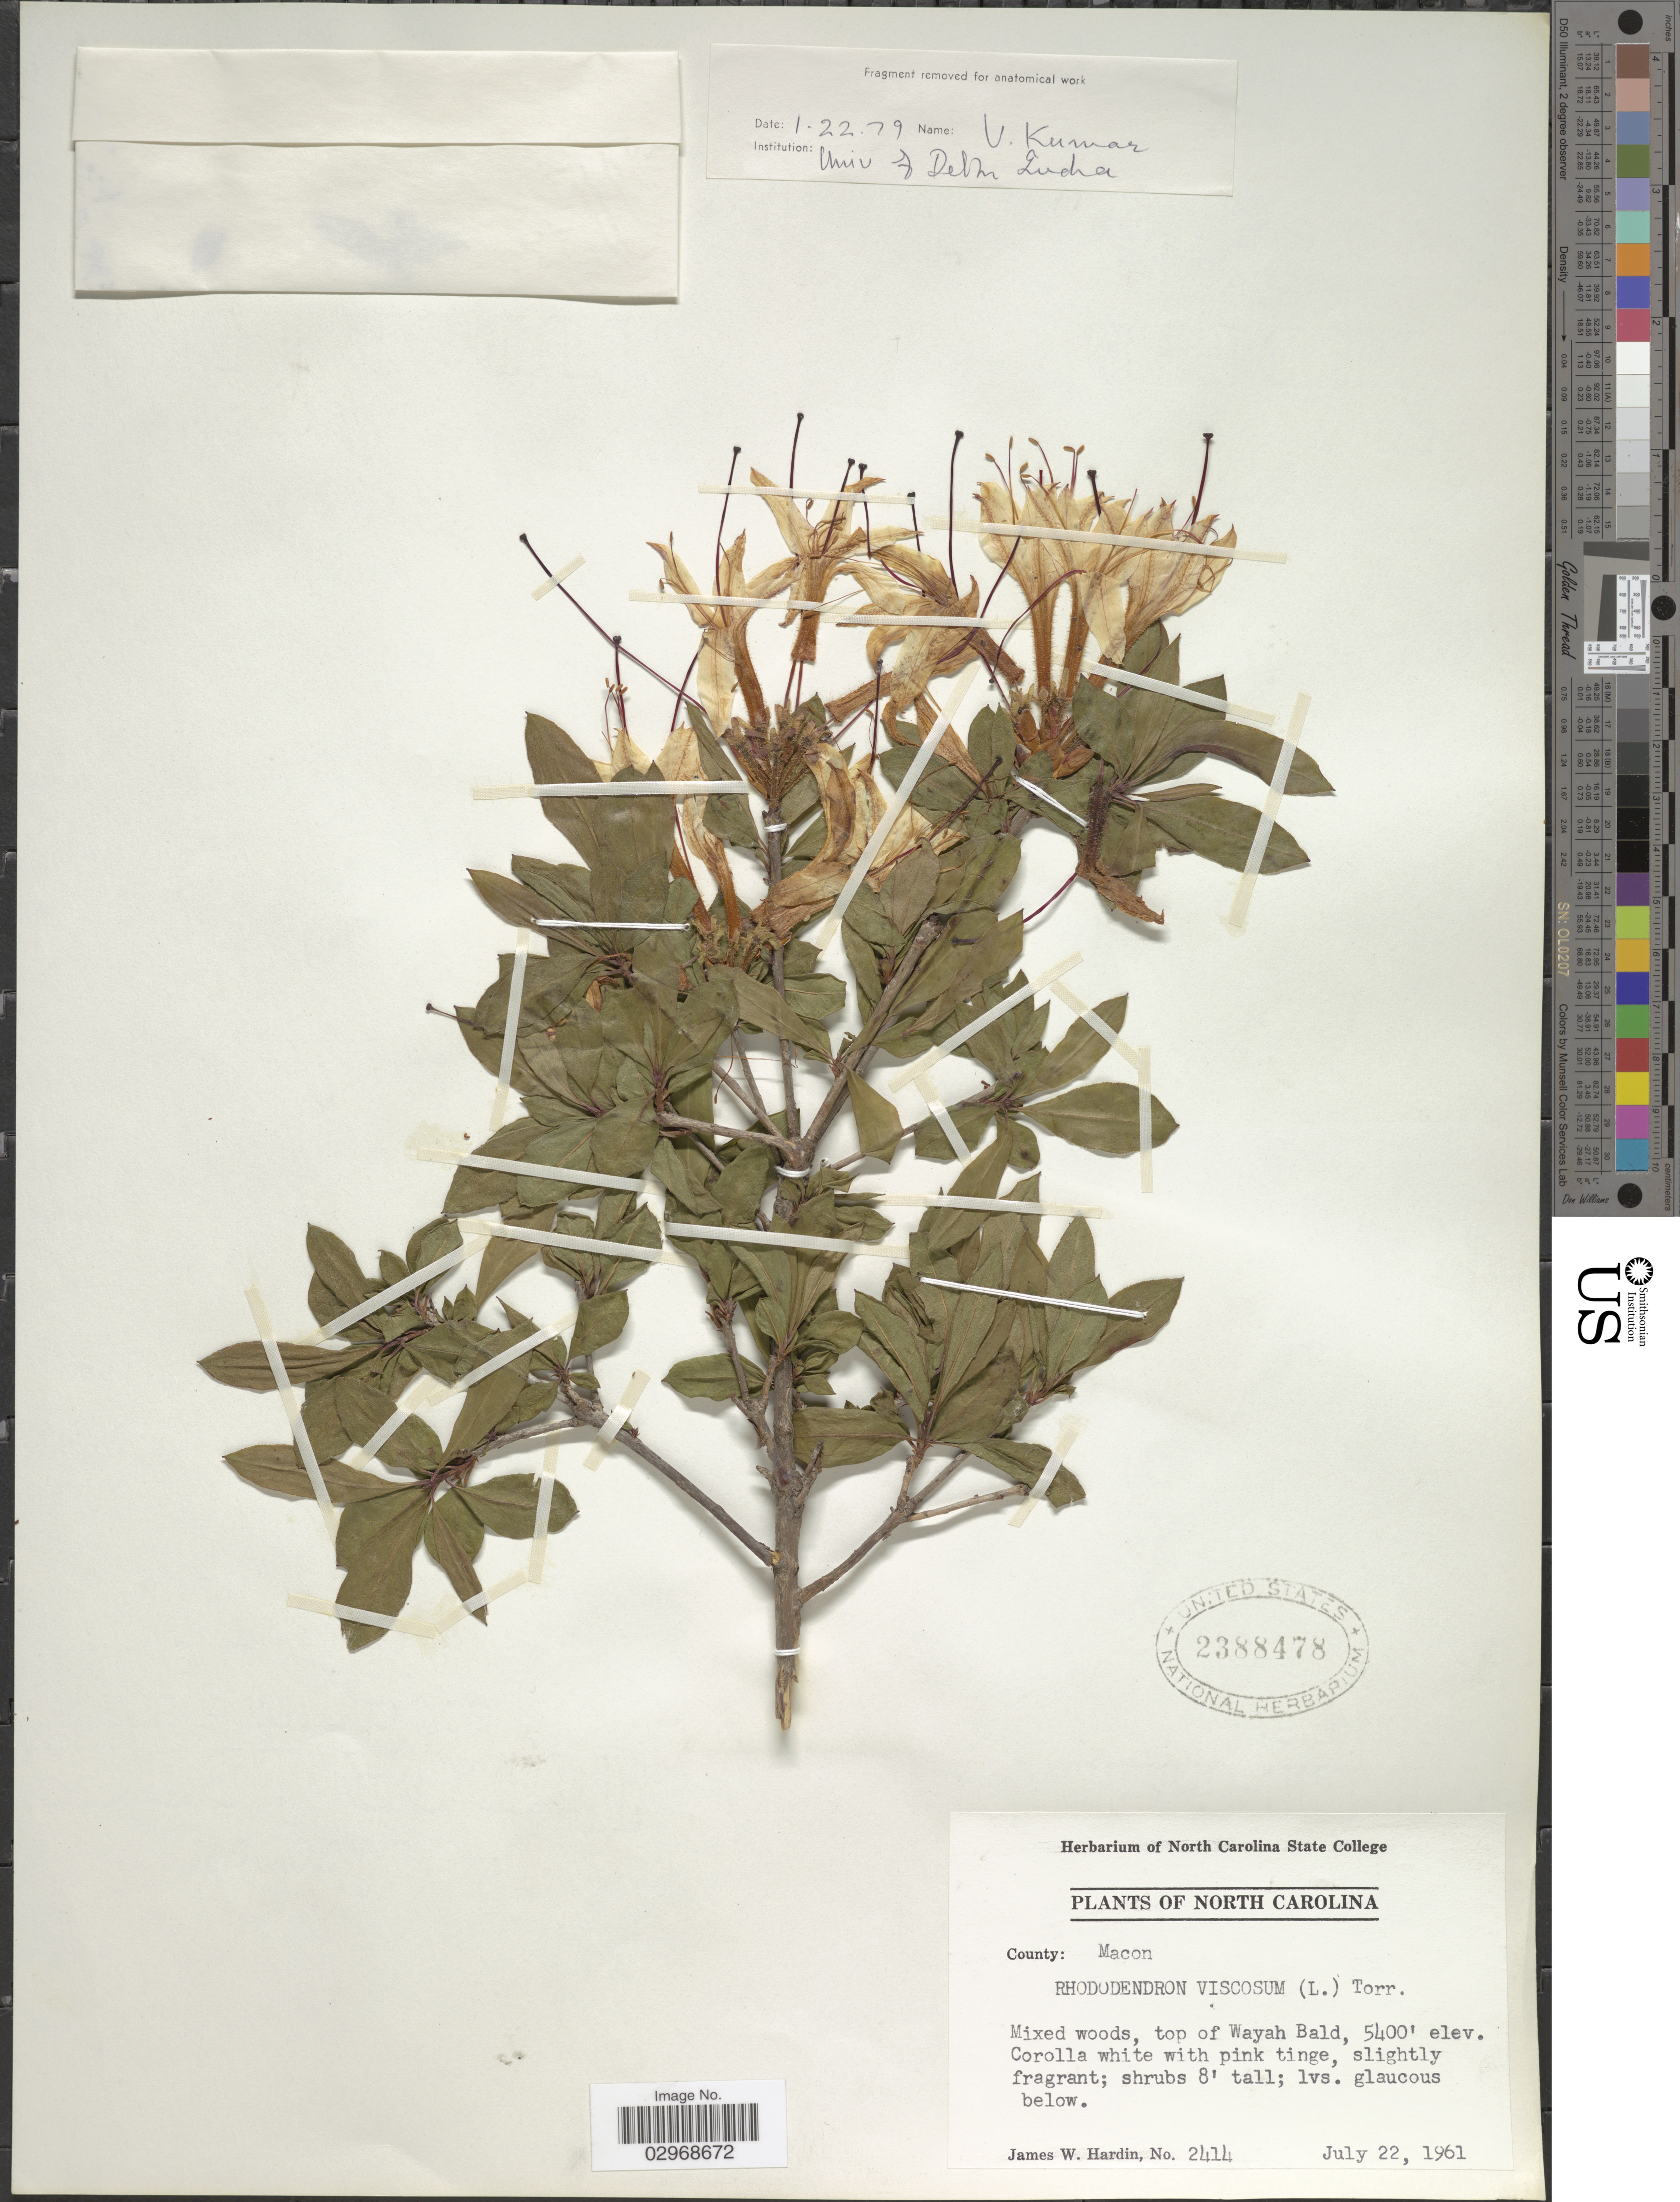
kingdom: Plantae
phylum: Tracheophyta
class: Magnoliopsida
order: Ericales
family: Ericaceae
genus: Rhododendron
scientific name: Rhododendron viscosum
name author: (L.) Torr.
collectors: J. W. Hardin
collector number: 2414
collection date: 1961-07-22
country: United States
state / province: North Carolina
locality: Mixed woods, top of Wayah Bald.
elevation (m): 1646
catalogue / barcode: US 2388478